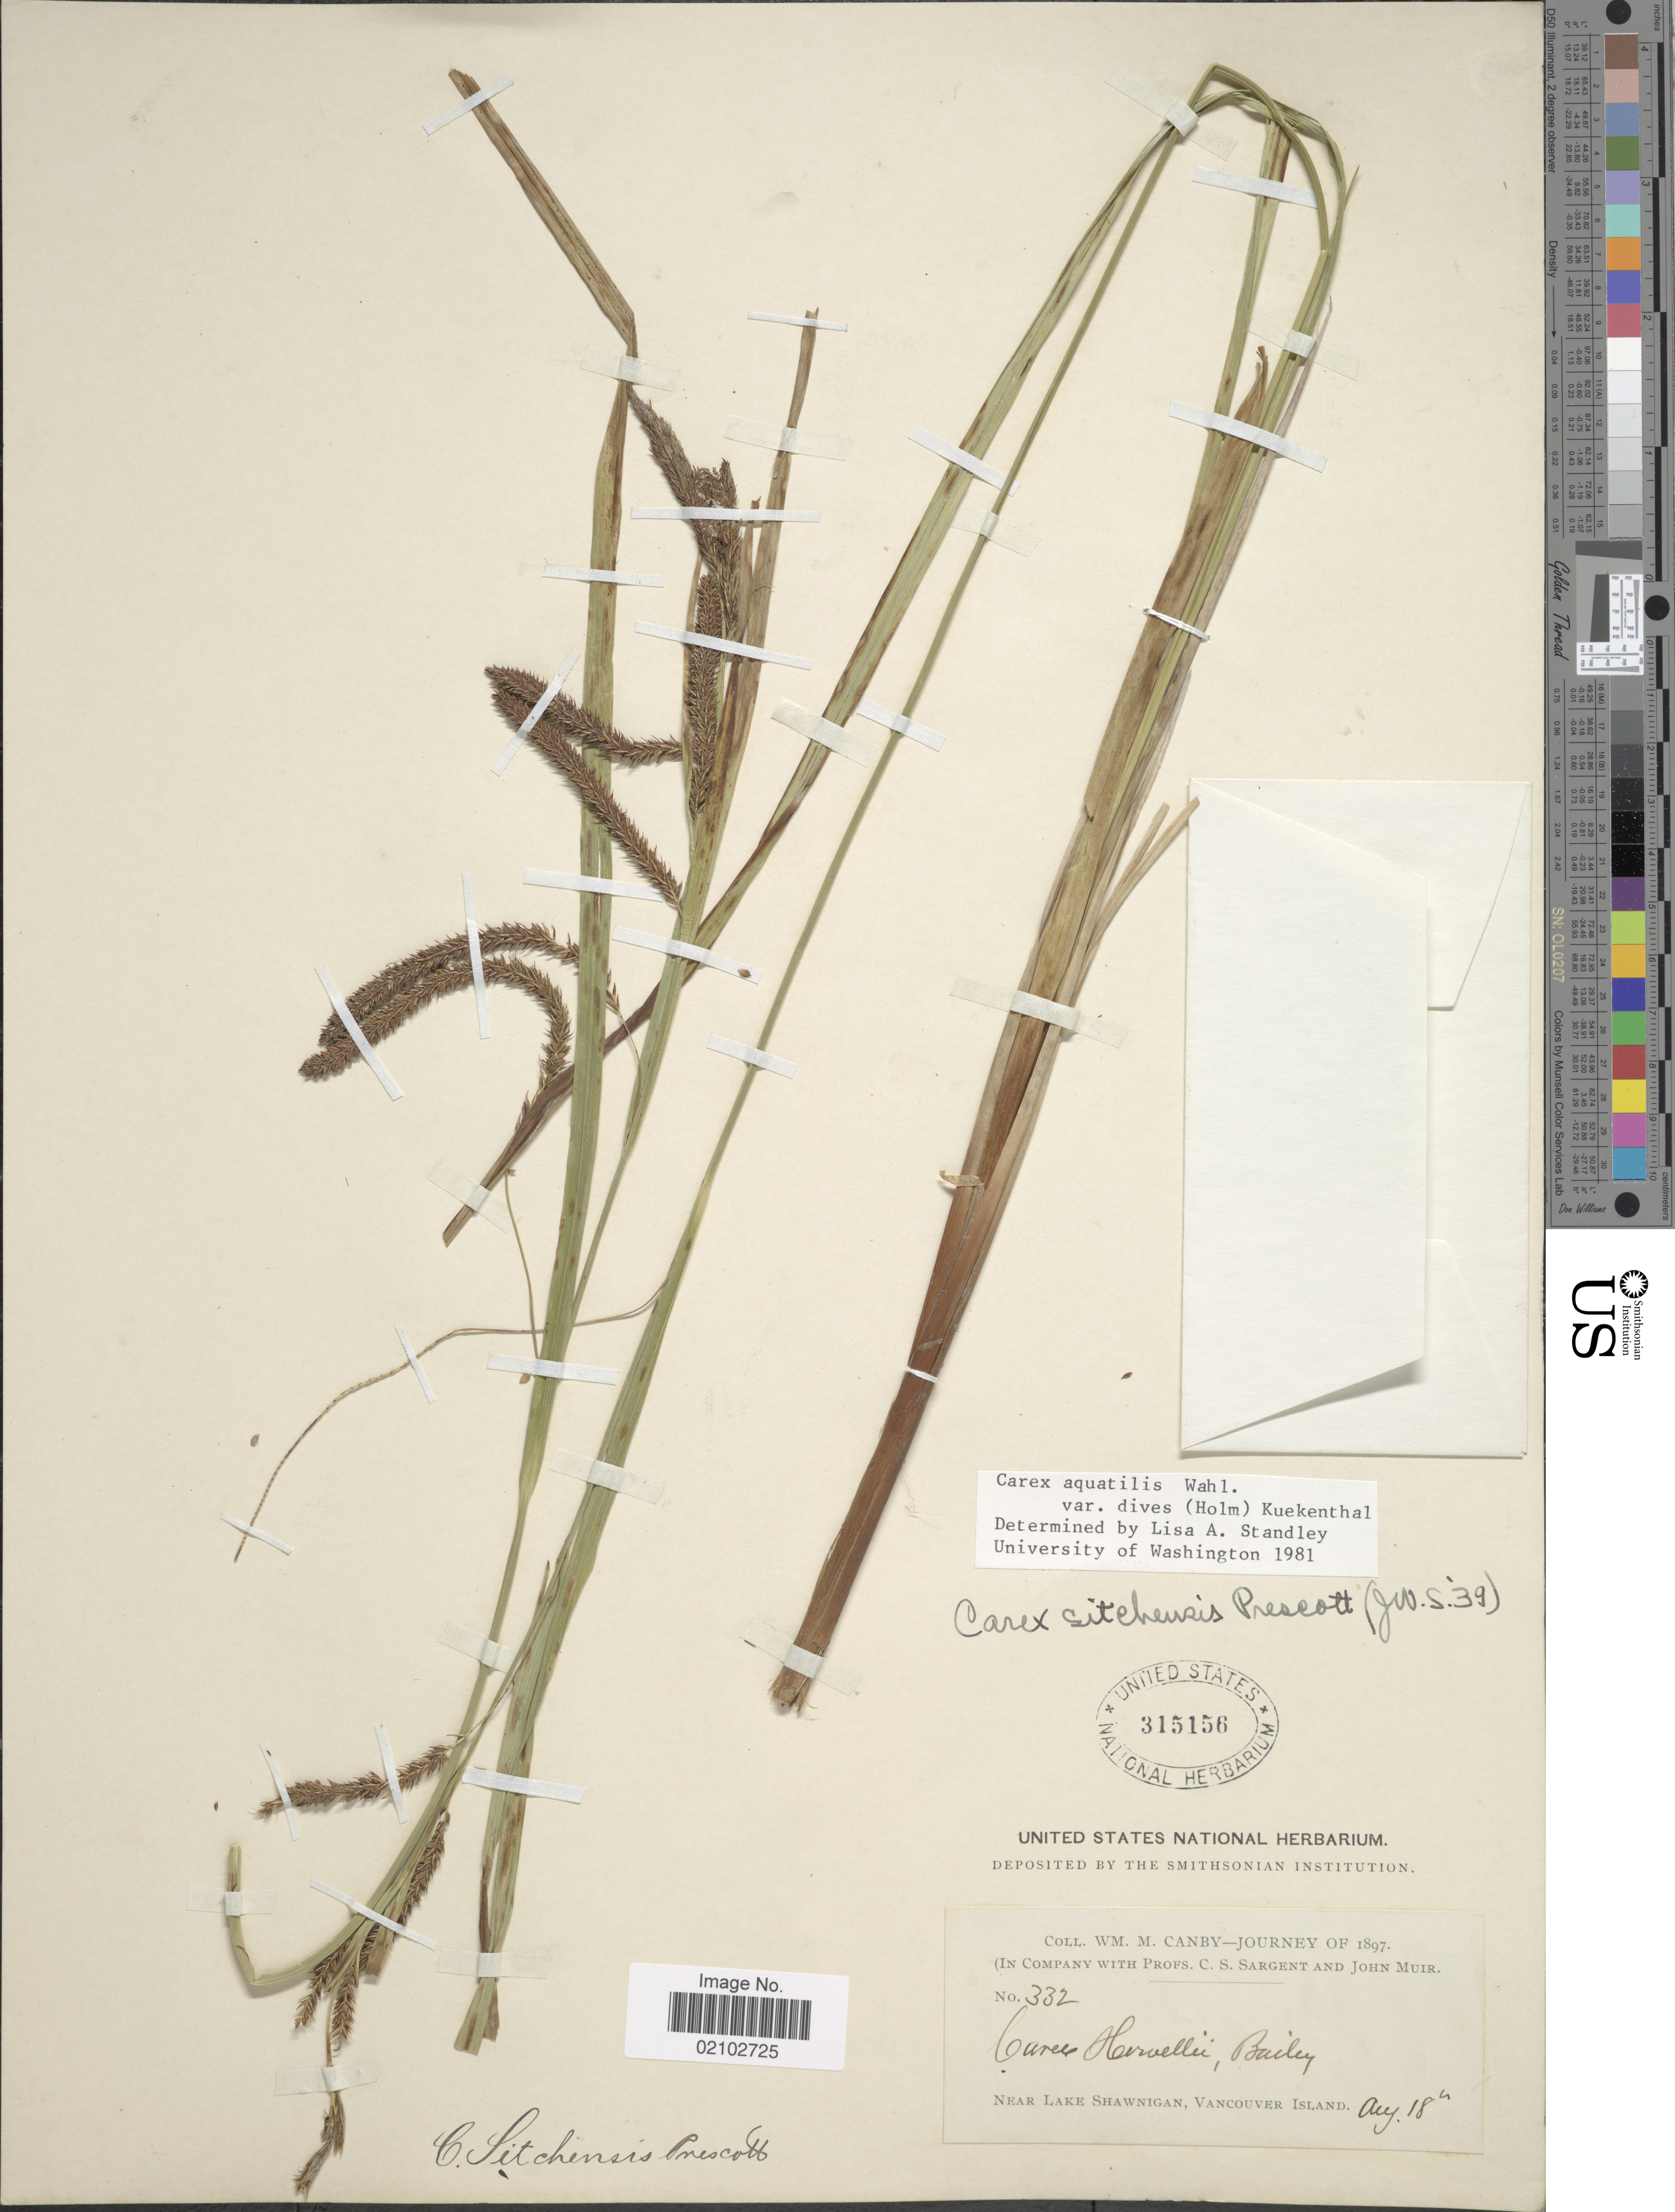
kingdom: Plantae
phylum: Tracheophyta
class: Liliopsida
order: Poales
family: Cyperaceae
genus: Carex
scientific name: Carex aquatilis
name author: Wahlenb.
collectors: W. M. Canby, C. S. Sargent & J. Muir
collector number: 332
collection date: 1897-08-18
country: Canada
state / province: British Columbia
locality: Near Lake Shawnigan, Vancouver Island.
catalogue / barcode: US 315156